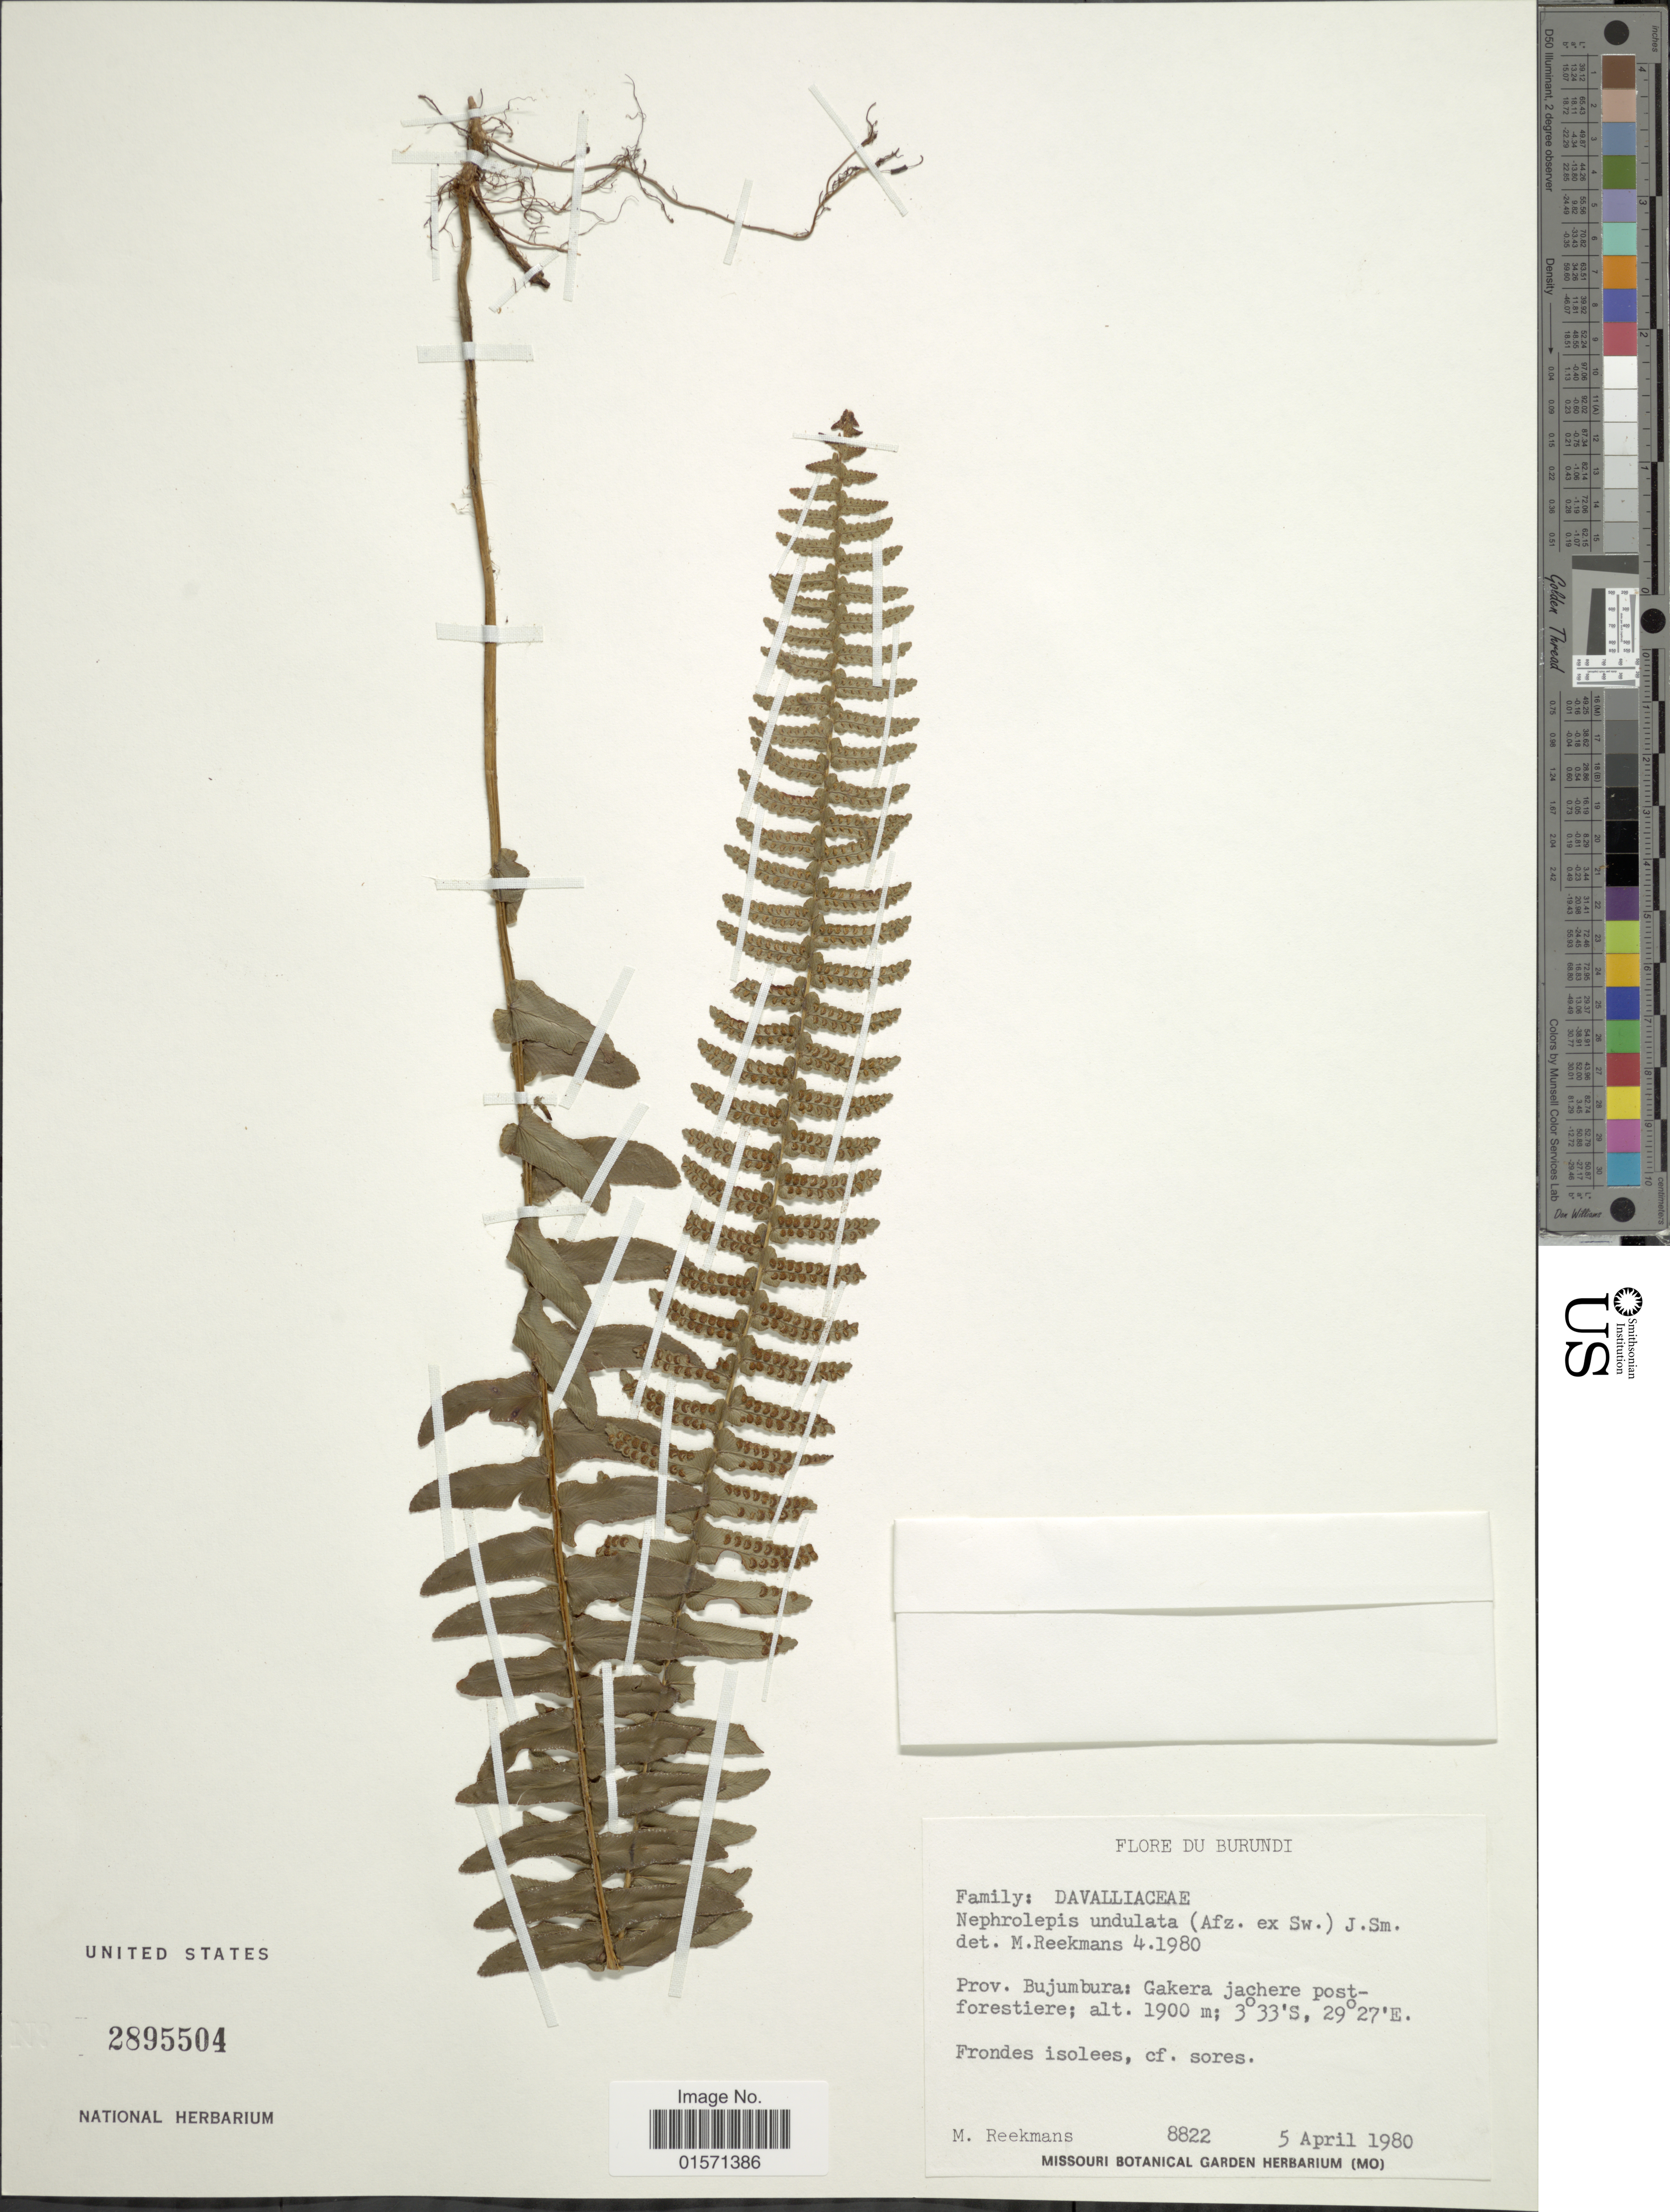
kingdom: Plantae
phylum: Tracheophyta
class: Polypodiopsida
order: Polypodiales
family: Nephrolepidaceae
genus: Nephrolepis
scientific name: Nephrolepis undulata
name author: J. Sm.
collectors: M. Reekmans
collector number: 8822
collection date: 1980-04-05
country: Burundi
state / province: Bujumura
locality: Prov. Bujumbura: Gakera jachere postforestiere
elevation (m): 1900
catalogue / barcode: US 2895504